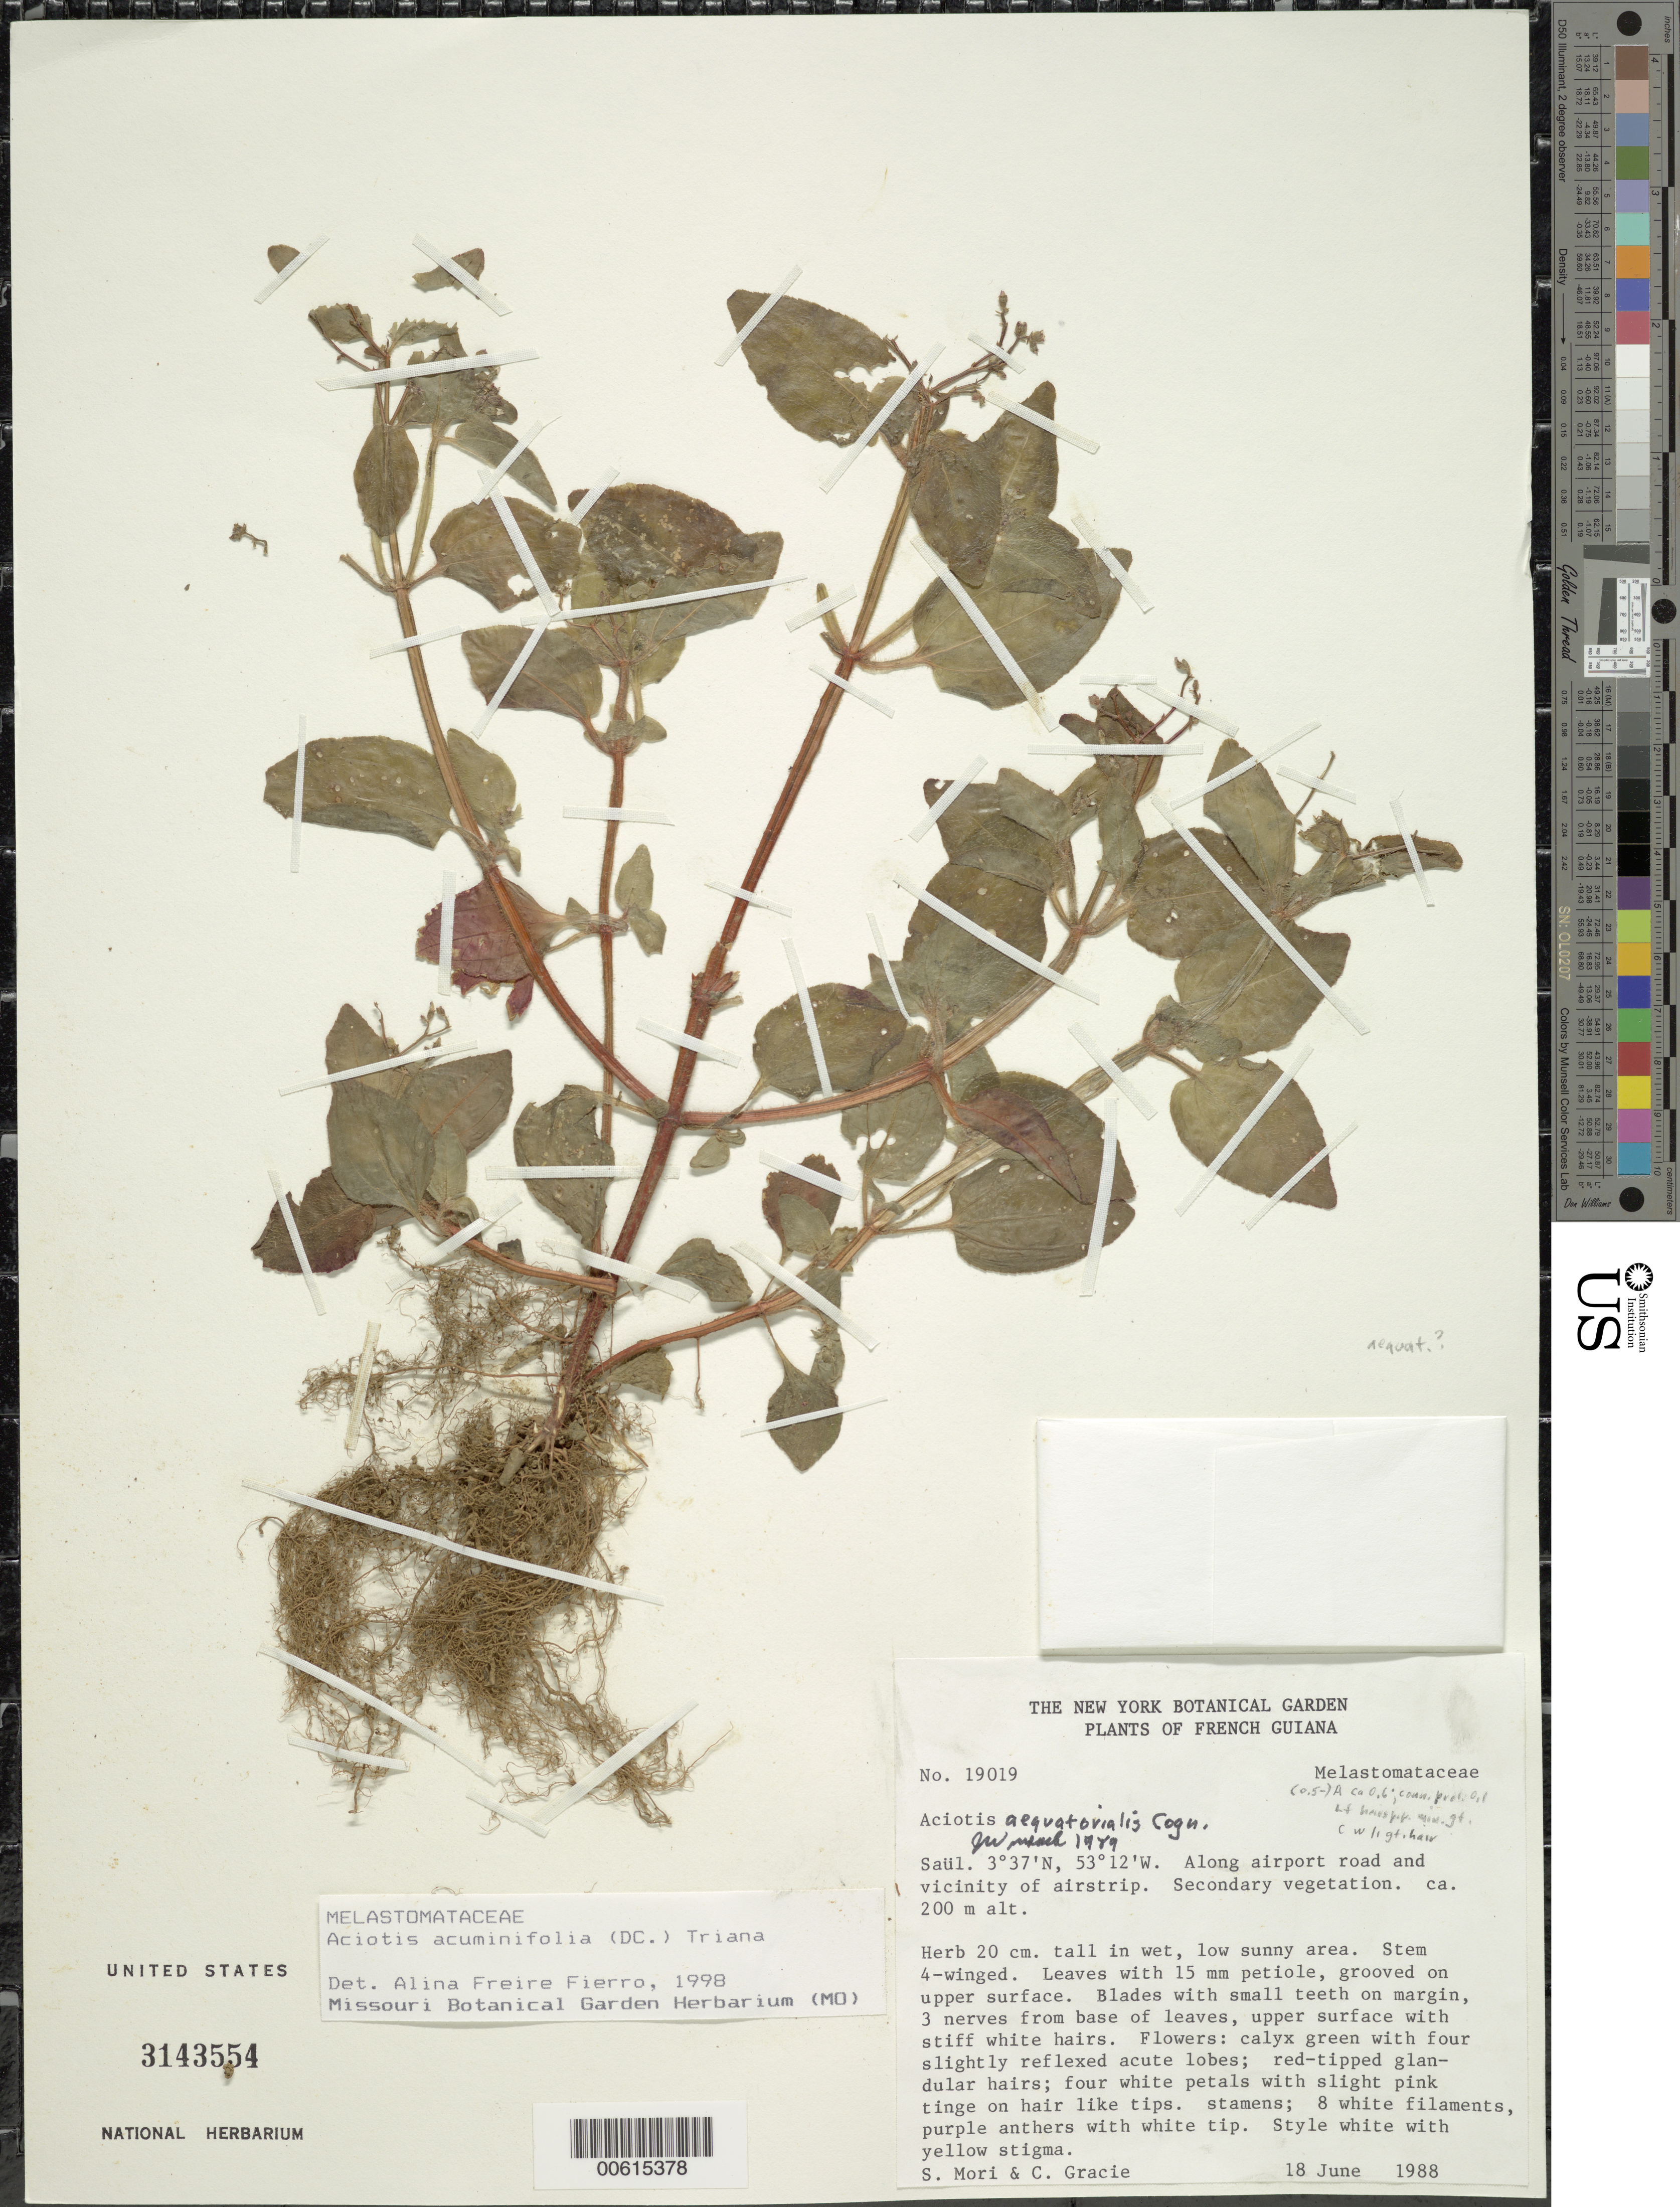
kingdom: Plantae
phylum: Tracheophyta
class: Magnoliopsida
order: Myrtales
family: Melastomataceae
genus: Aciotis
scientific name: Aciotis acuminifolia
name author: (Mart. ex DC.) Triana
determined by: Freire-Fierro, A.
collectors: S. Mori & C. A. Gracie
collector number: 19019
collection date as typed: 18-Jun-88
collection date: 1988-06-18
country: French Guiana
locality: Saül, along airport road and vic of airstrip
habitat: Secondary vegetation. In wet, low sunny area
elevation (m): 200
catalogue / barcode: US 3143554